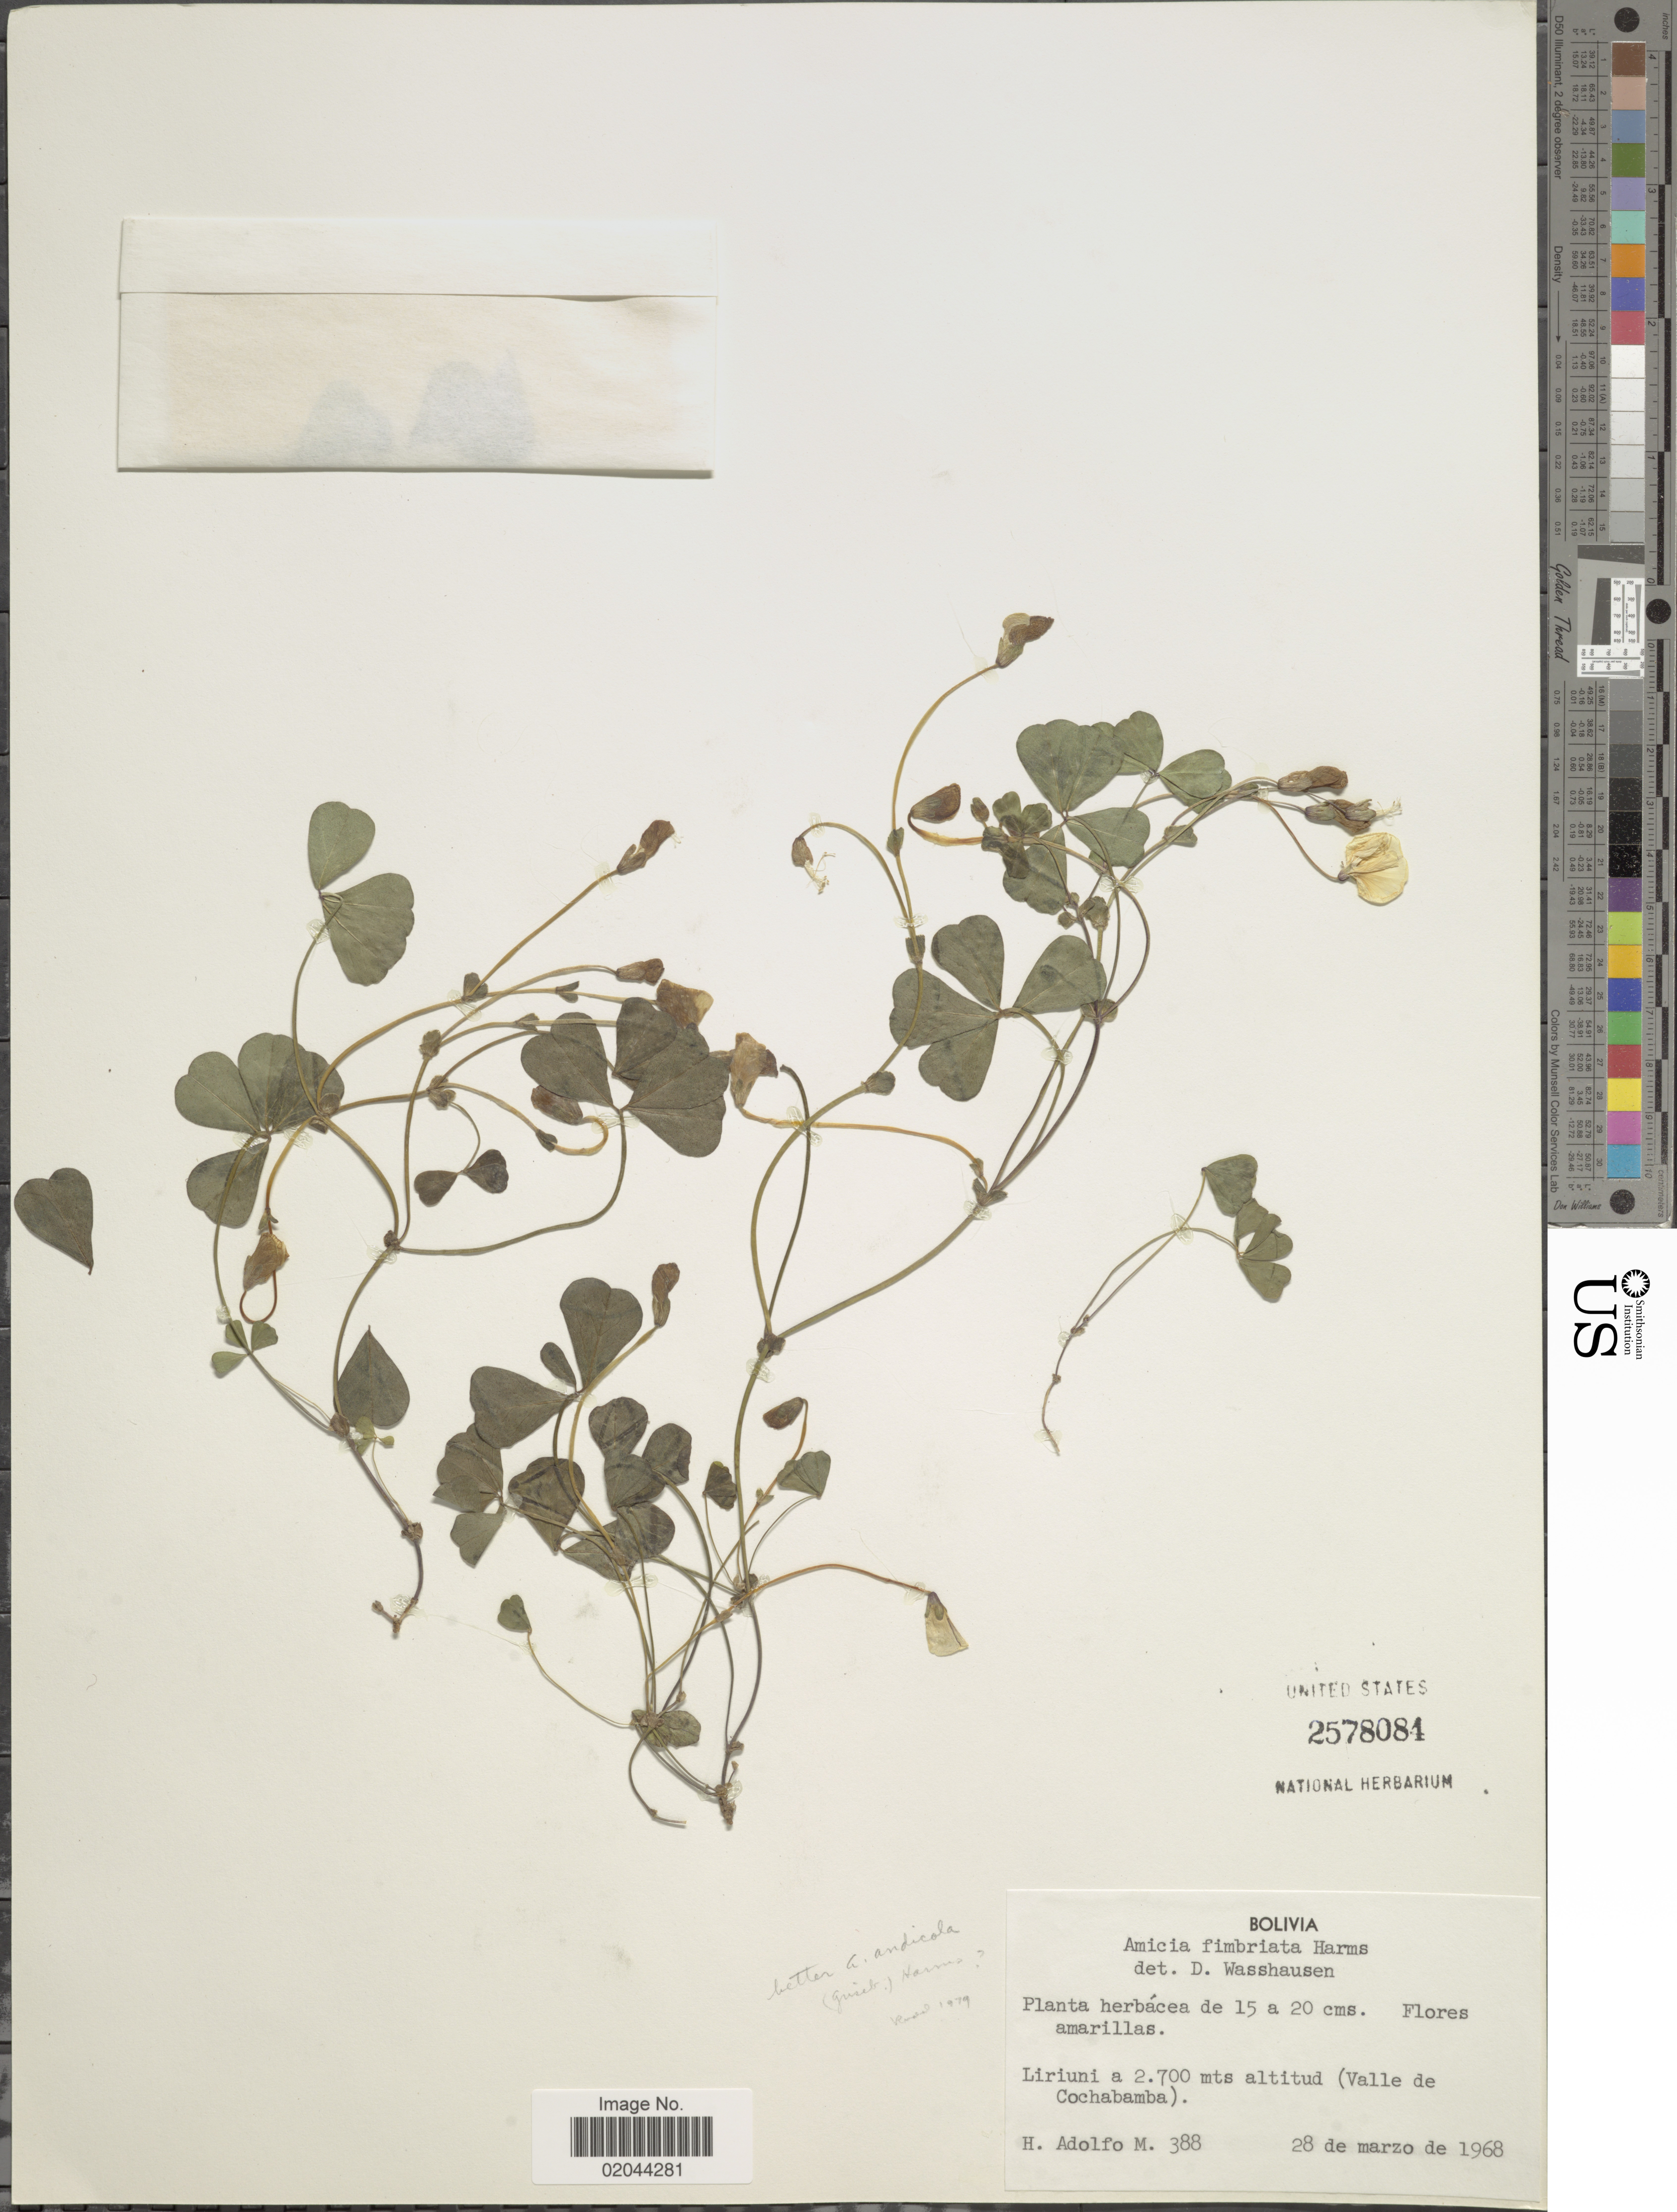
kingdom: Plantae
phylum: Tracheophyta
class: Magnoliopsida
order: Fabales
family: Fabaceae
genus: Amicia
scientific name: Amicia fimbriata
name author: Harms in Kuntze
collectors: Bro. Adolfo M.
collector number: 388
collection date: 1968-03-28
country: Bolivia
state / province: Cochabamba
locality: Liriuni (Valle de Cochabamba)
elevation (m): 2700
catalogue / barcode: US 2578084